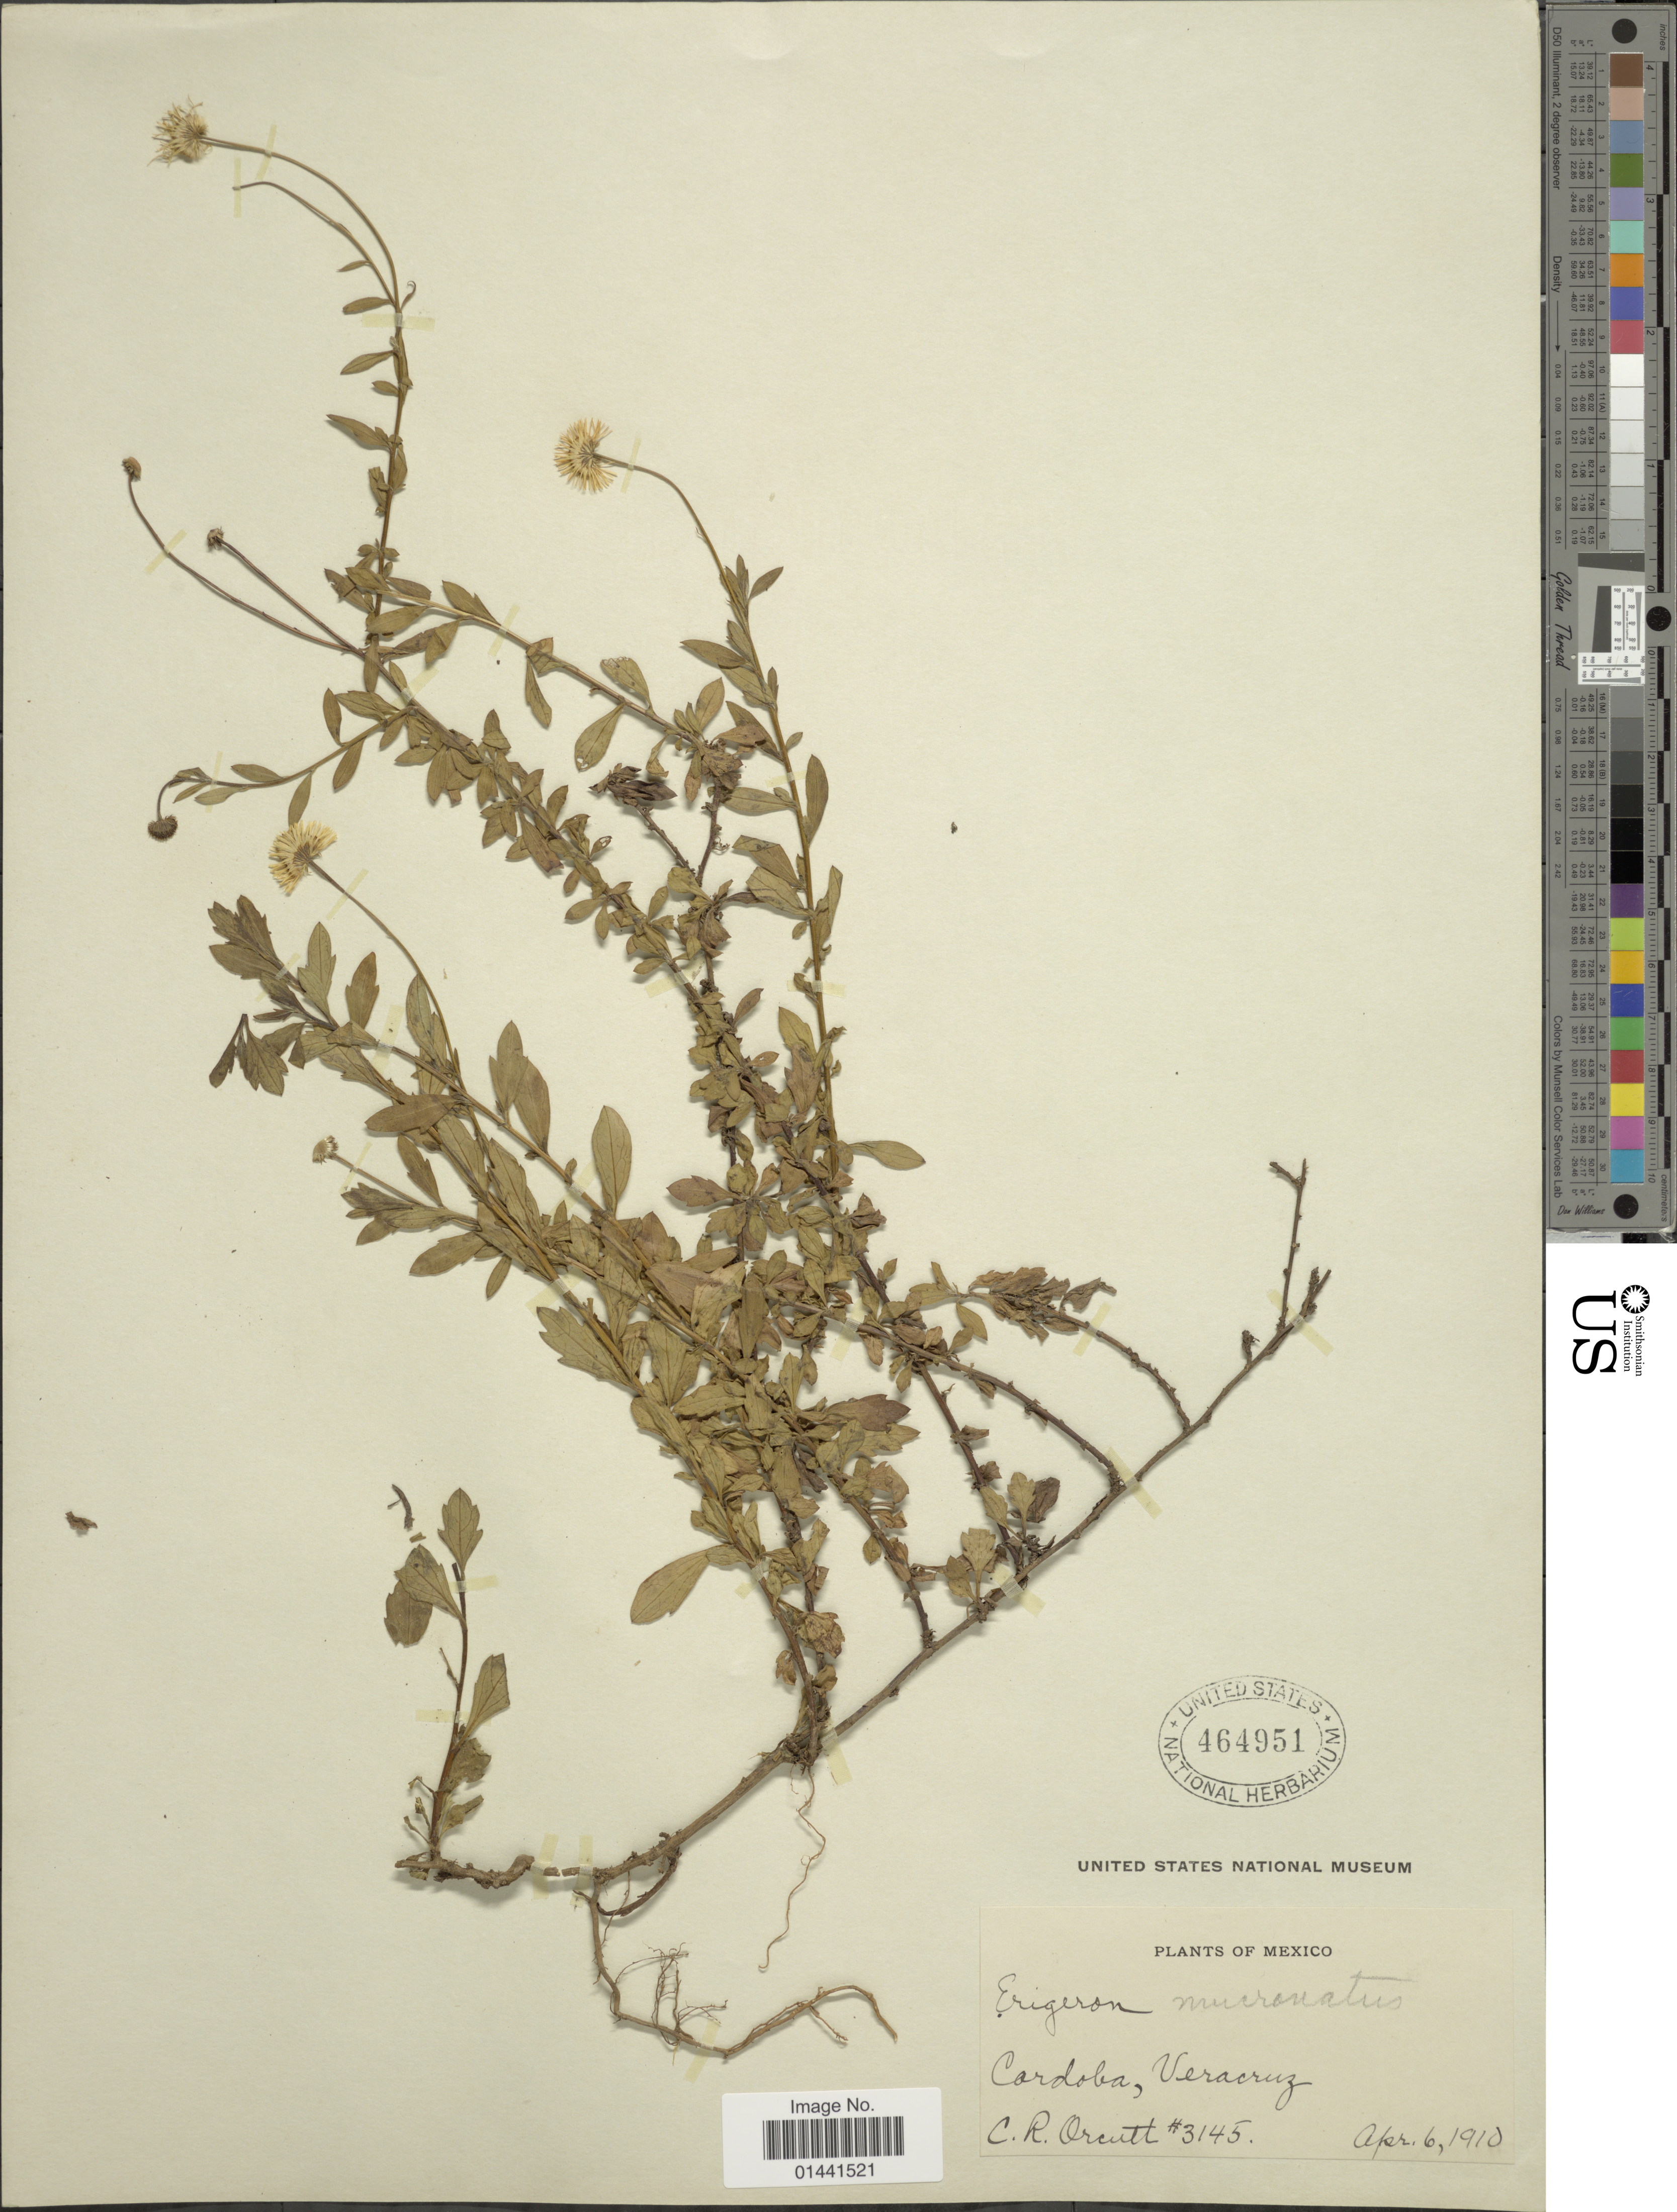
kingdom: Plantae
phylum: Tracheophyta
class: Magnoliopsida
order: Asterales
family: Asteraceae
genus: Erigeron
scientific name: Erigeron karvinskianus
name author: DC.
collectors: C. R. Orcutt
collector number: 3145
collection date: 1910-04-06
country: Mexico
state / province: Veracruz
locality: Cordoba, Veracruz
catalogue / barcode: US 464951